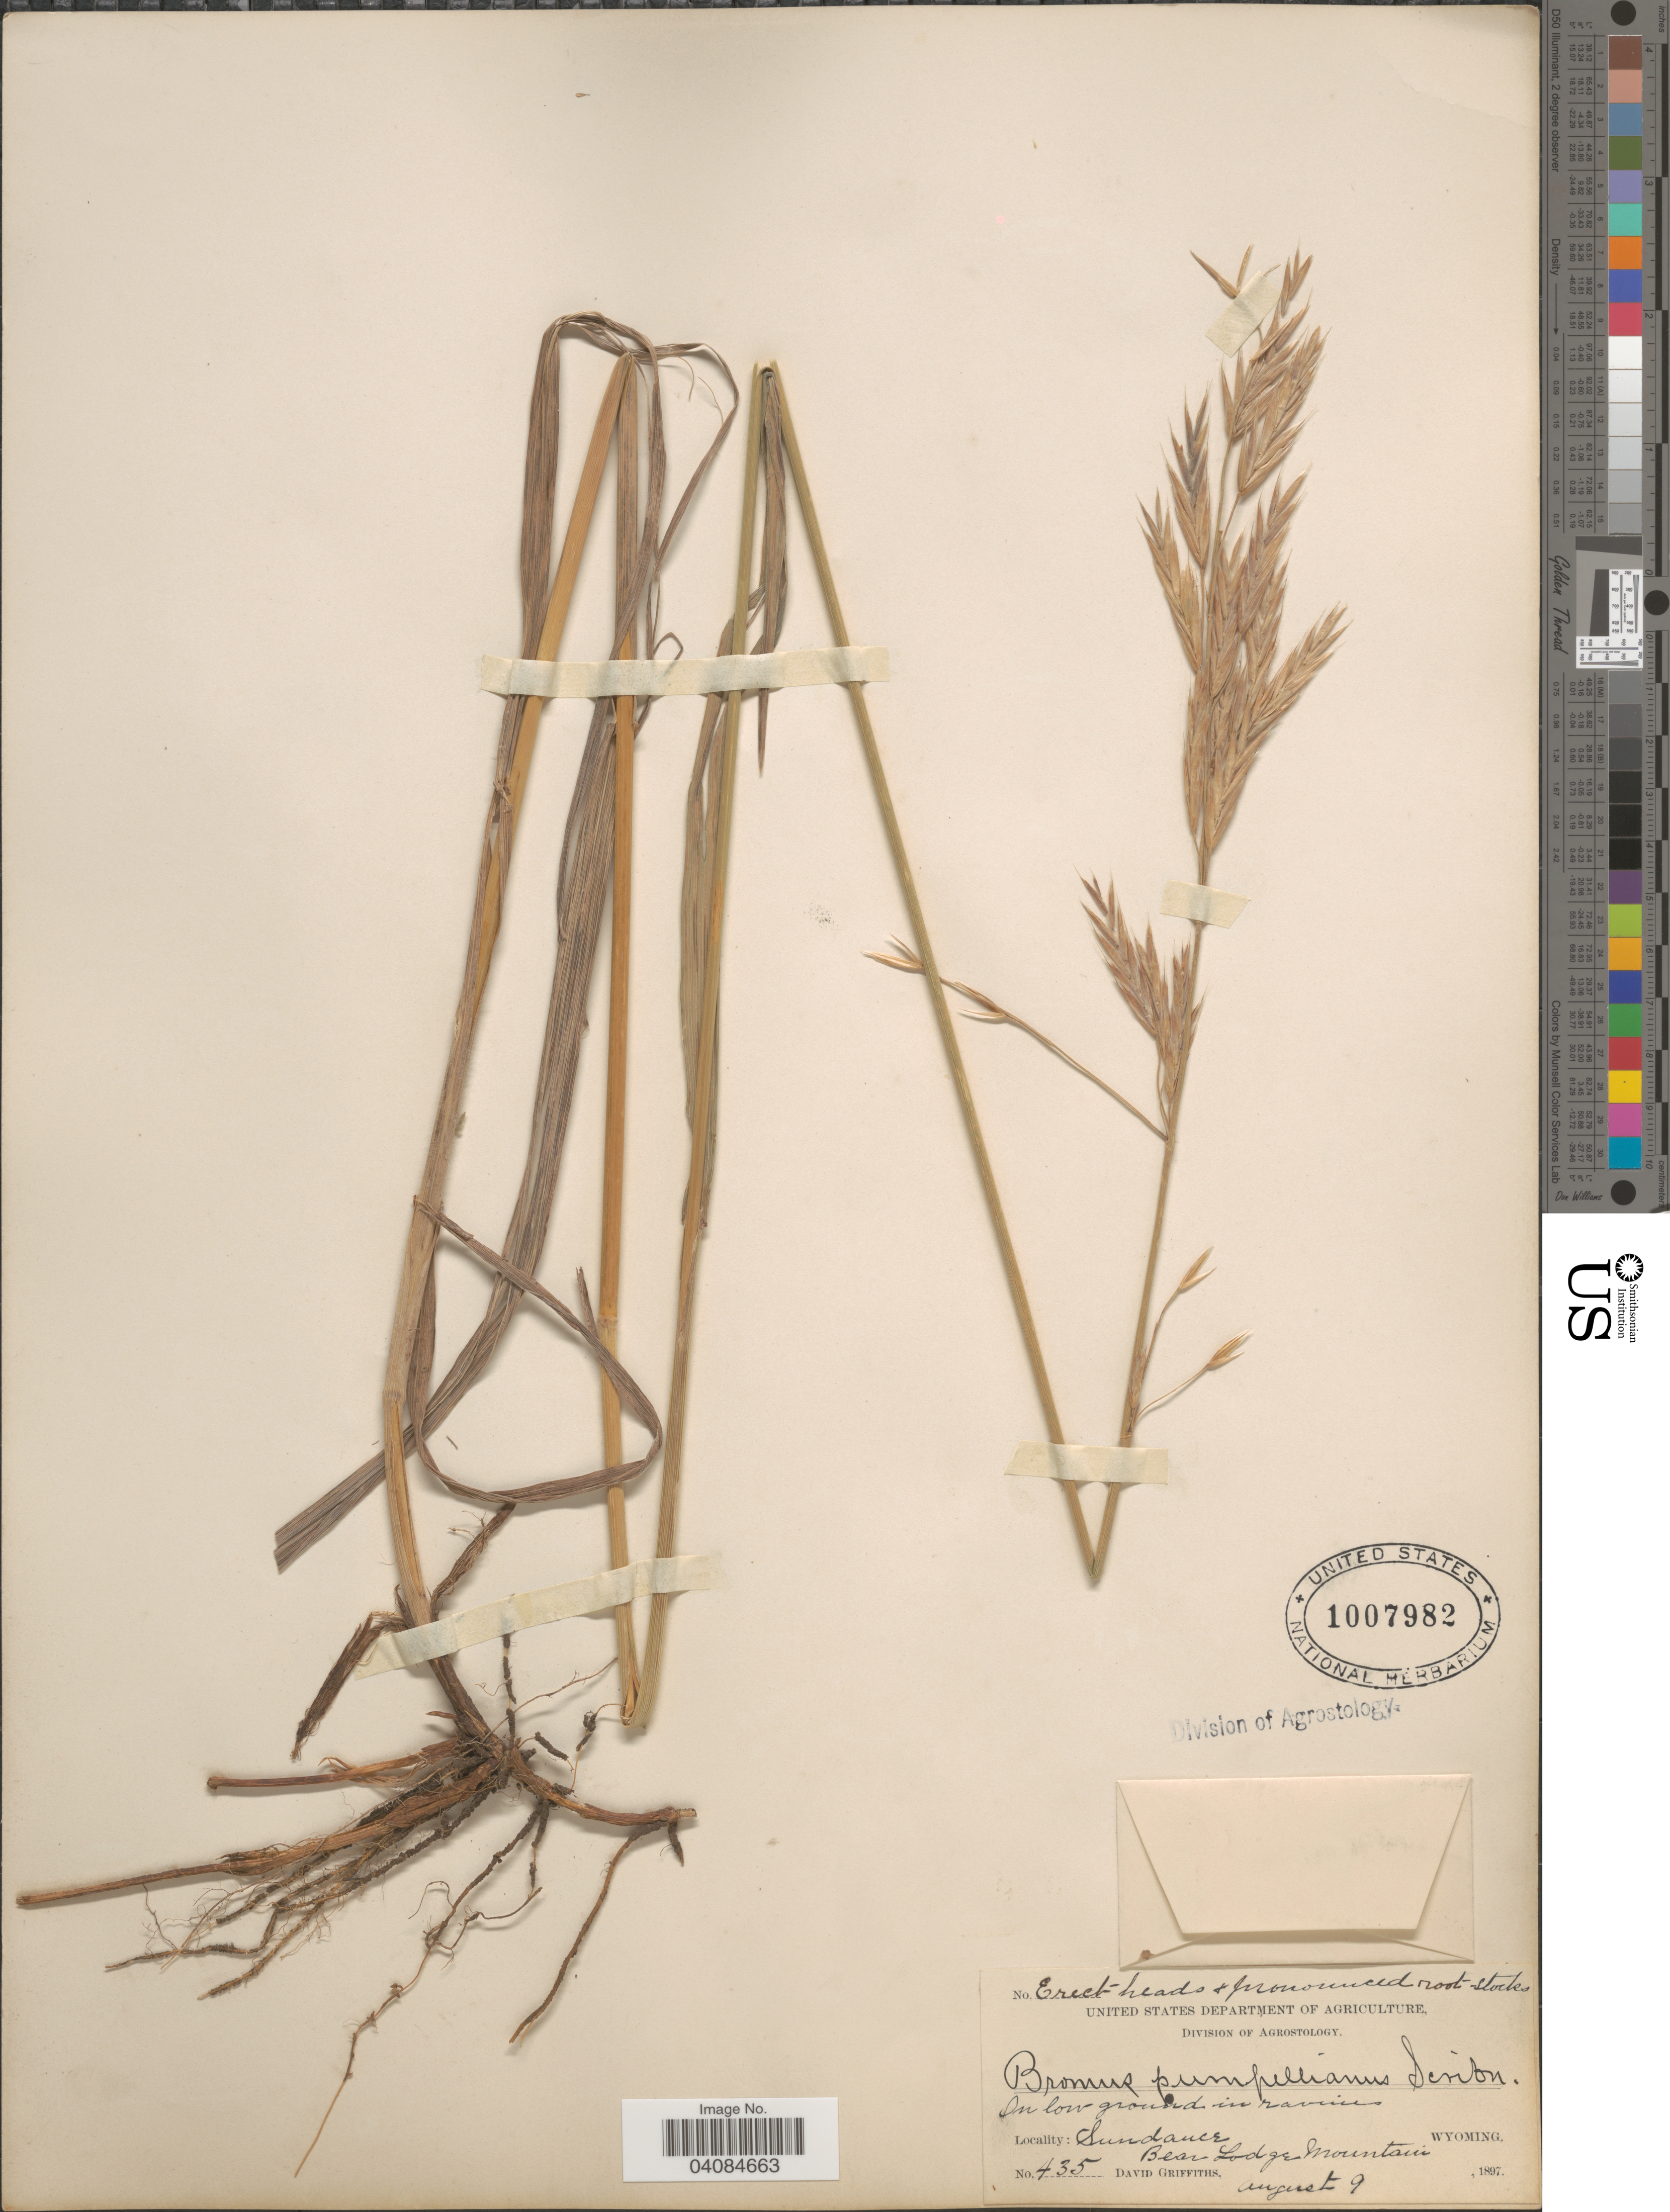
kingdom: Plantae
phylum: Tracheophyta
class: Liliopsida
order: Poales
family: Poaceae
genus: Bromus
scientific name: Bromus pumpellianus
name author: Scribn.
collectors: D. Griffiths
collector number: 435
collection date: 1897-08-09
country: United States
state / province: Wyoming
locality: Sundance. Bear Lodge Mountain.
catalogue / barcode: US 1007982